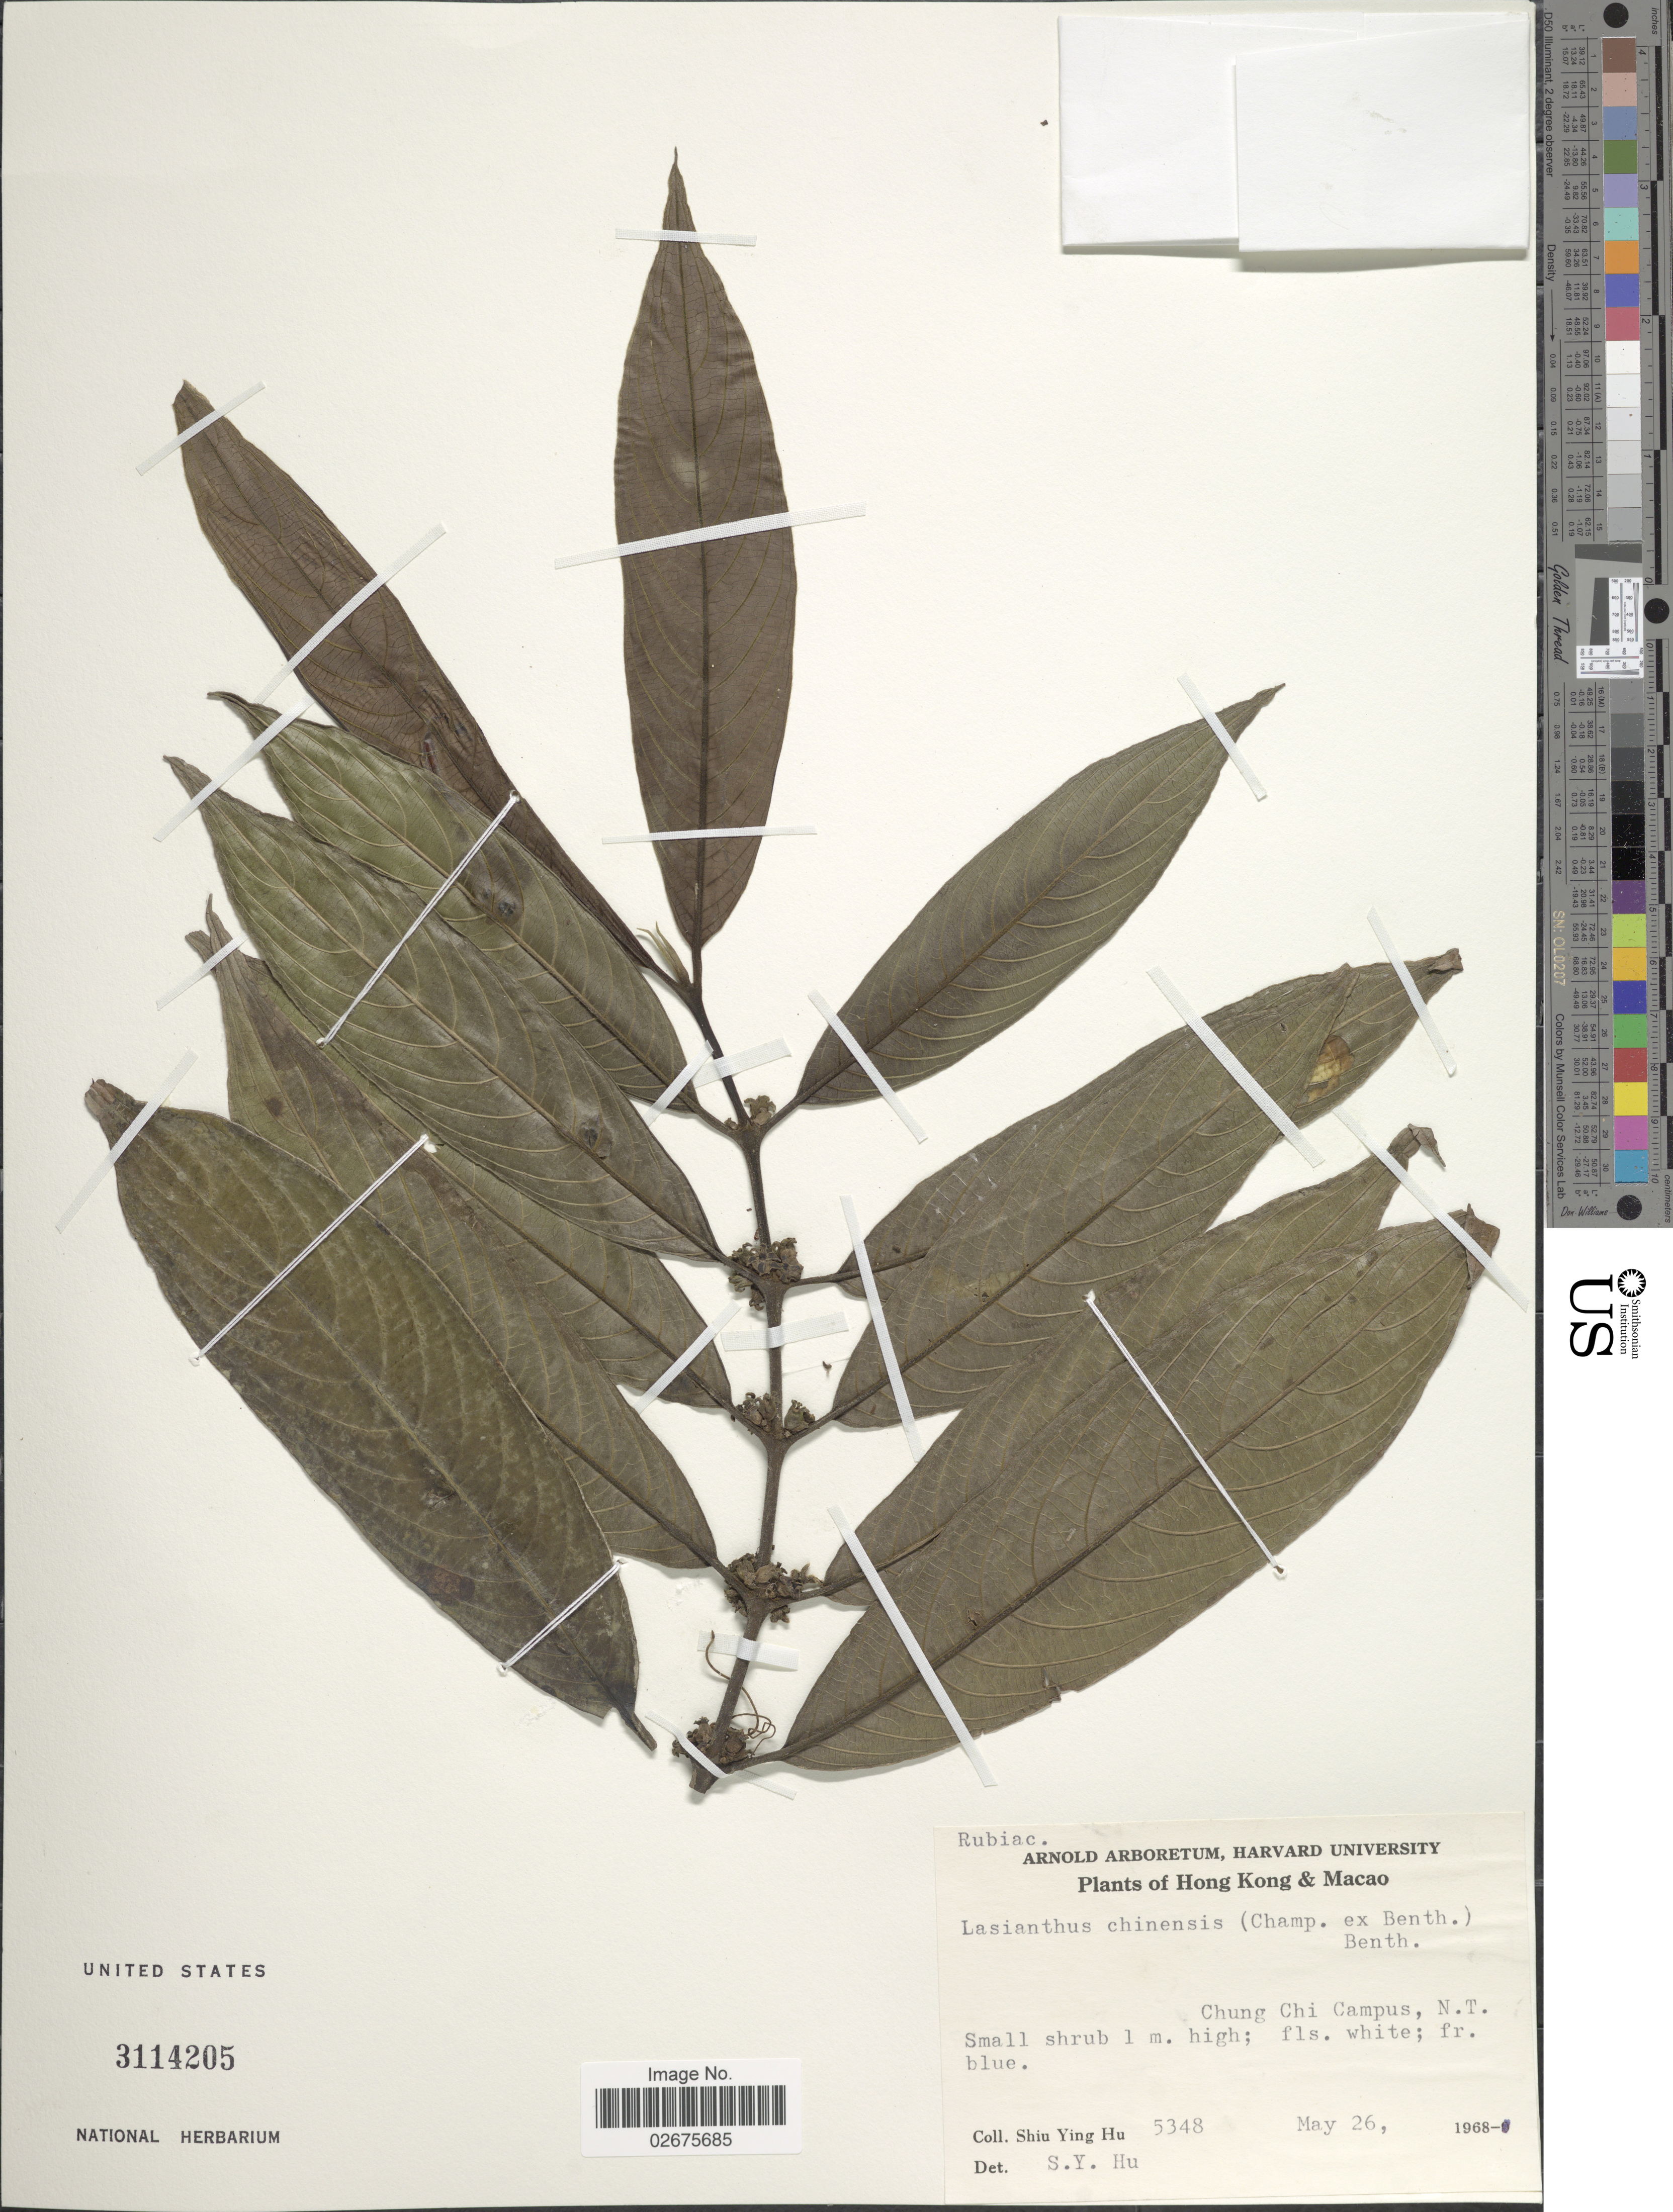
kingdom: Plantae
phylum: Tracheophyta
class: Magnoliopsida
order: Gentianales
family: Rubiaceae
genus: Lasianthus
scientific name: Lasianthus chinensis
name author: (Champ. ex Benth.) Benth.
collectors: S. Y. Hu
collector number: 5348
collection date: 1968-05-26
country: China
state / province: Hong Kong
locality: Hong Kong & Macao, Chung Chi Campus, N.T.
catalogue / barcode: US 3114205